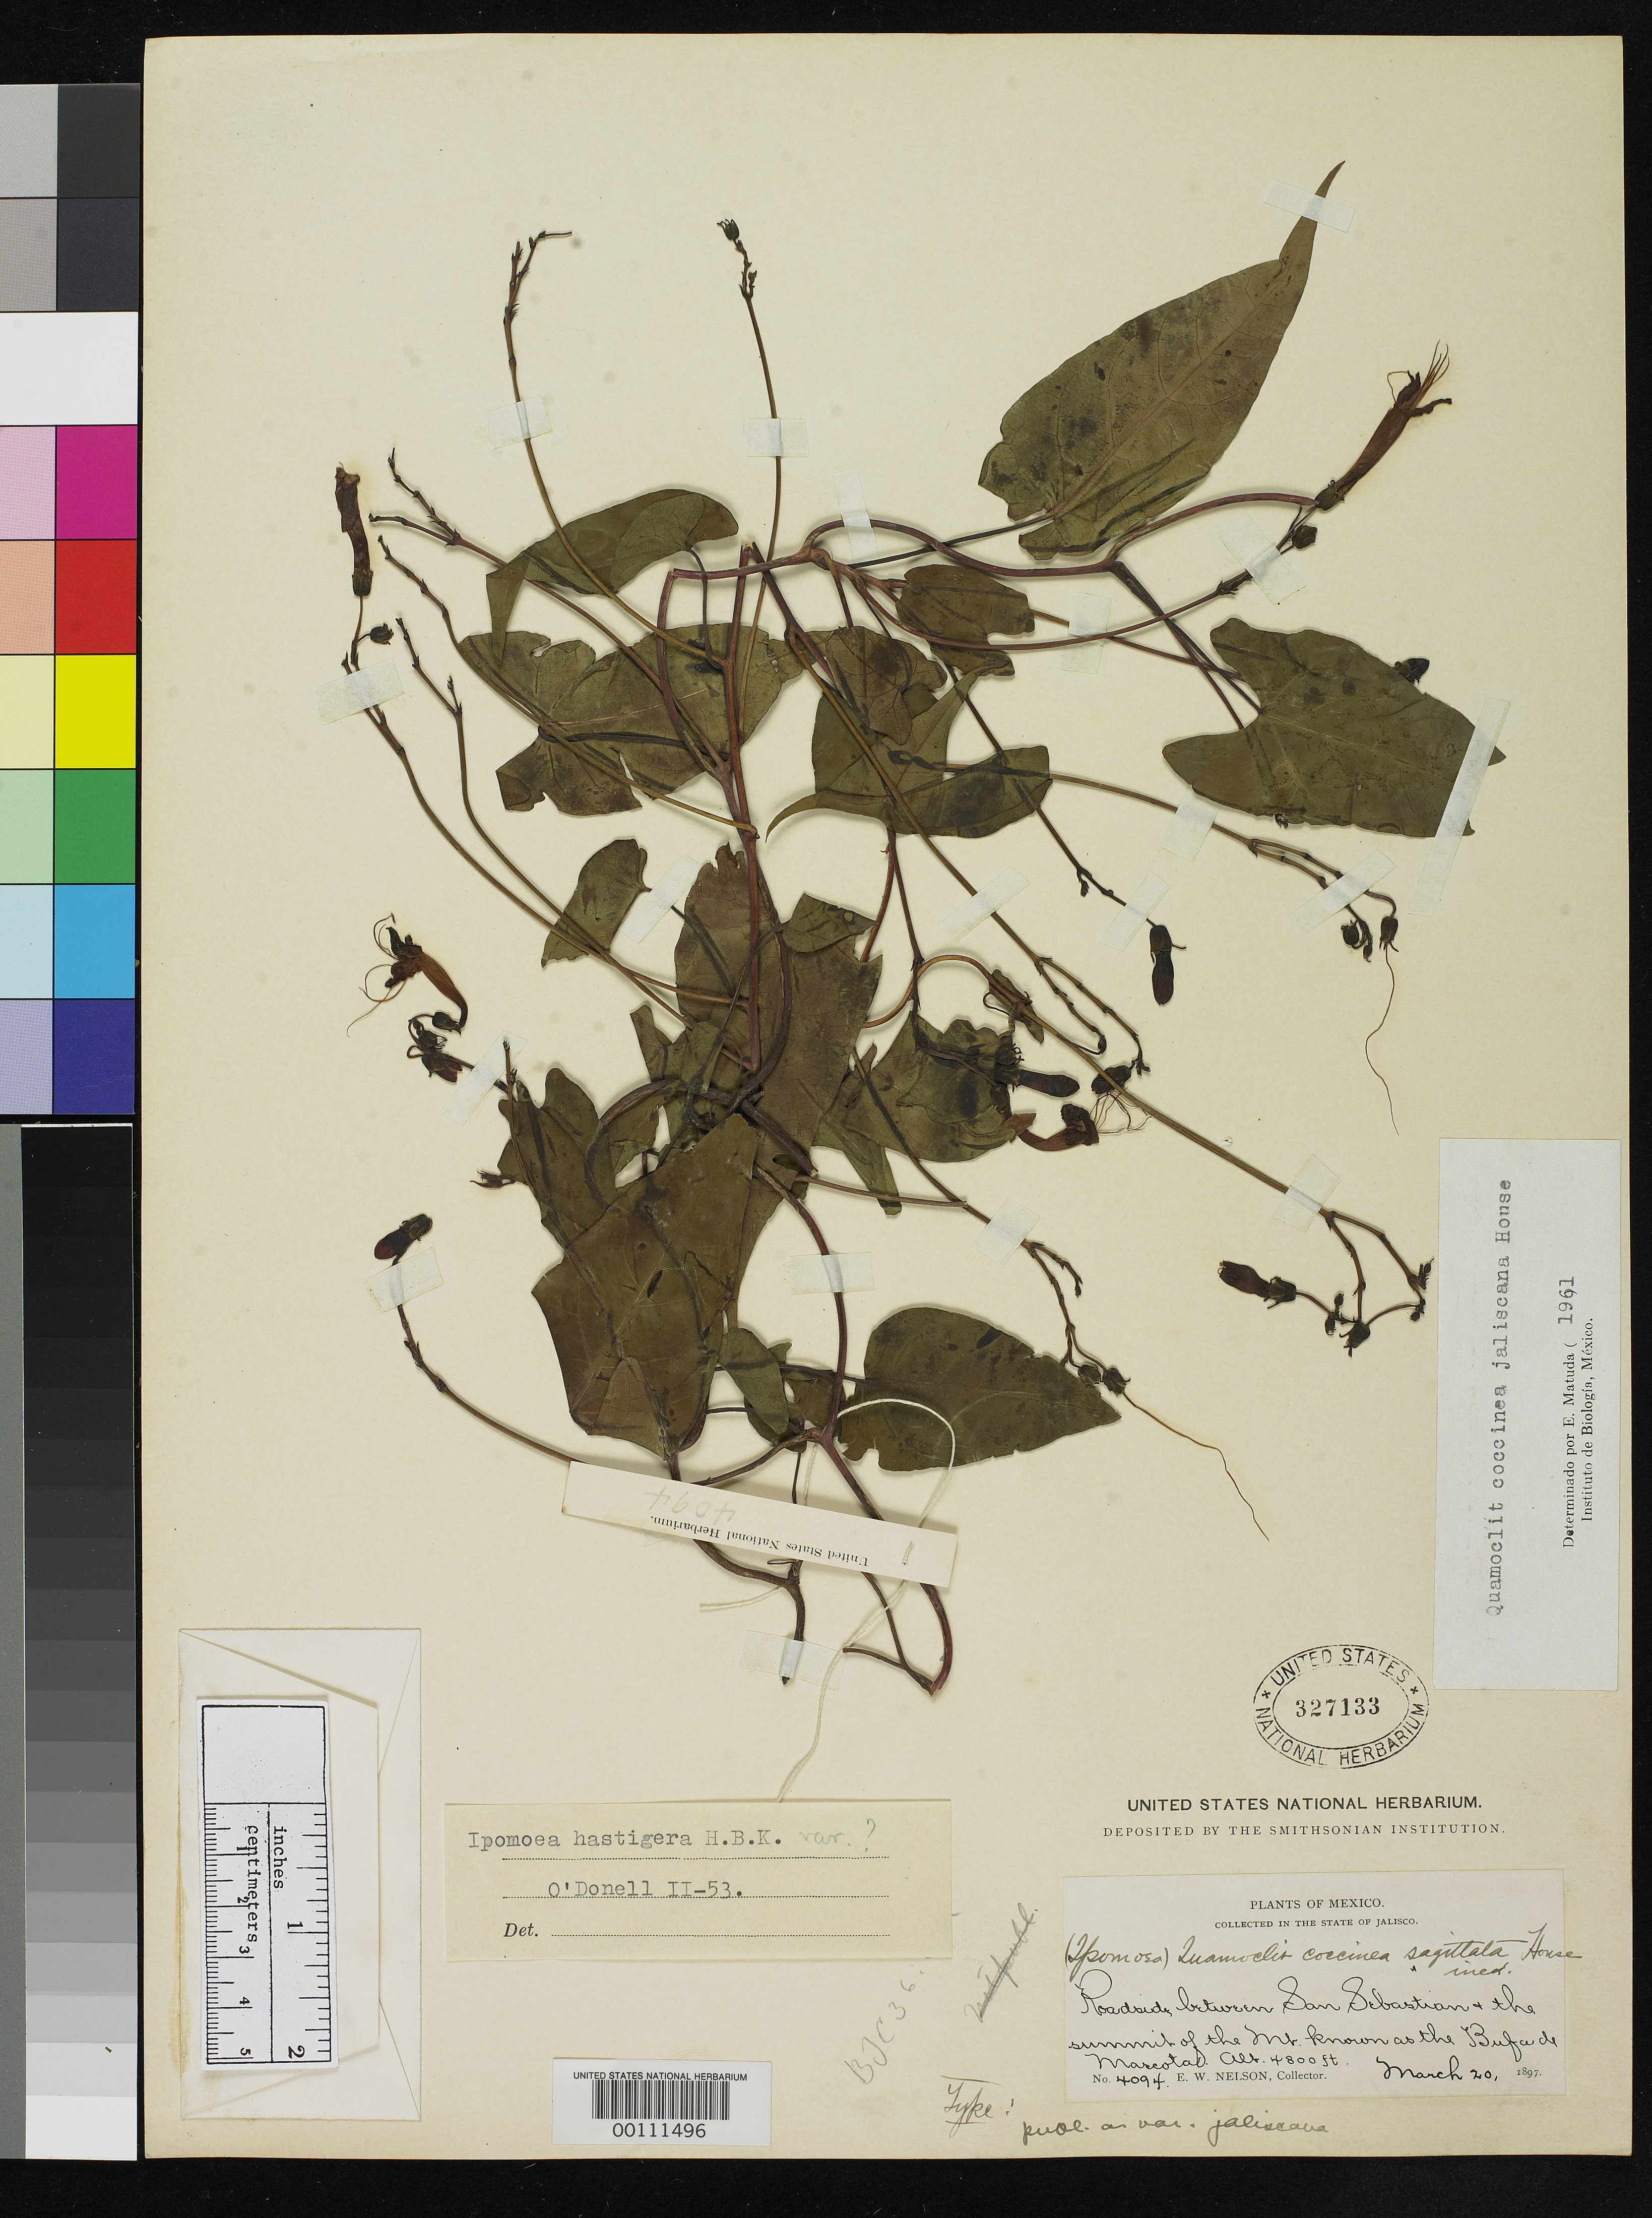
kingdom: Plantae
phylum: Tracheophyta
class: Magnoliopsida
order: Solanales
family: Convolvulaceae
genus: Quamoclit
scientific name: Quamoclit coccinea var. jaliscana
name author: House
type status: Holotype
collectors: E. W. Nelson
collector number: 4094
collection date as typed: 20 Mar 1897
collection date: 1897-03-20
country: Mexico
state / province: Jalisco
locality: Between San Sebastian and summit of Mt. Bufa de Mascota.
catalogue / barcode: US 327133